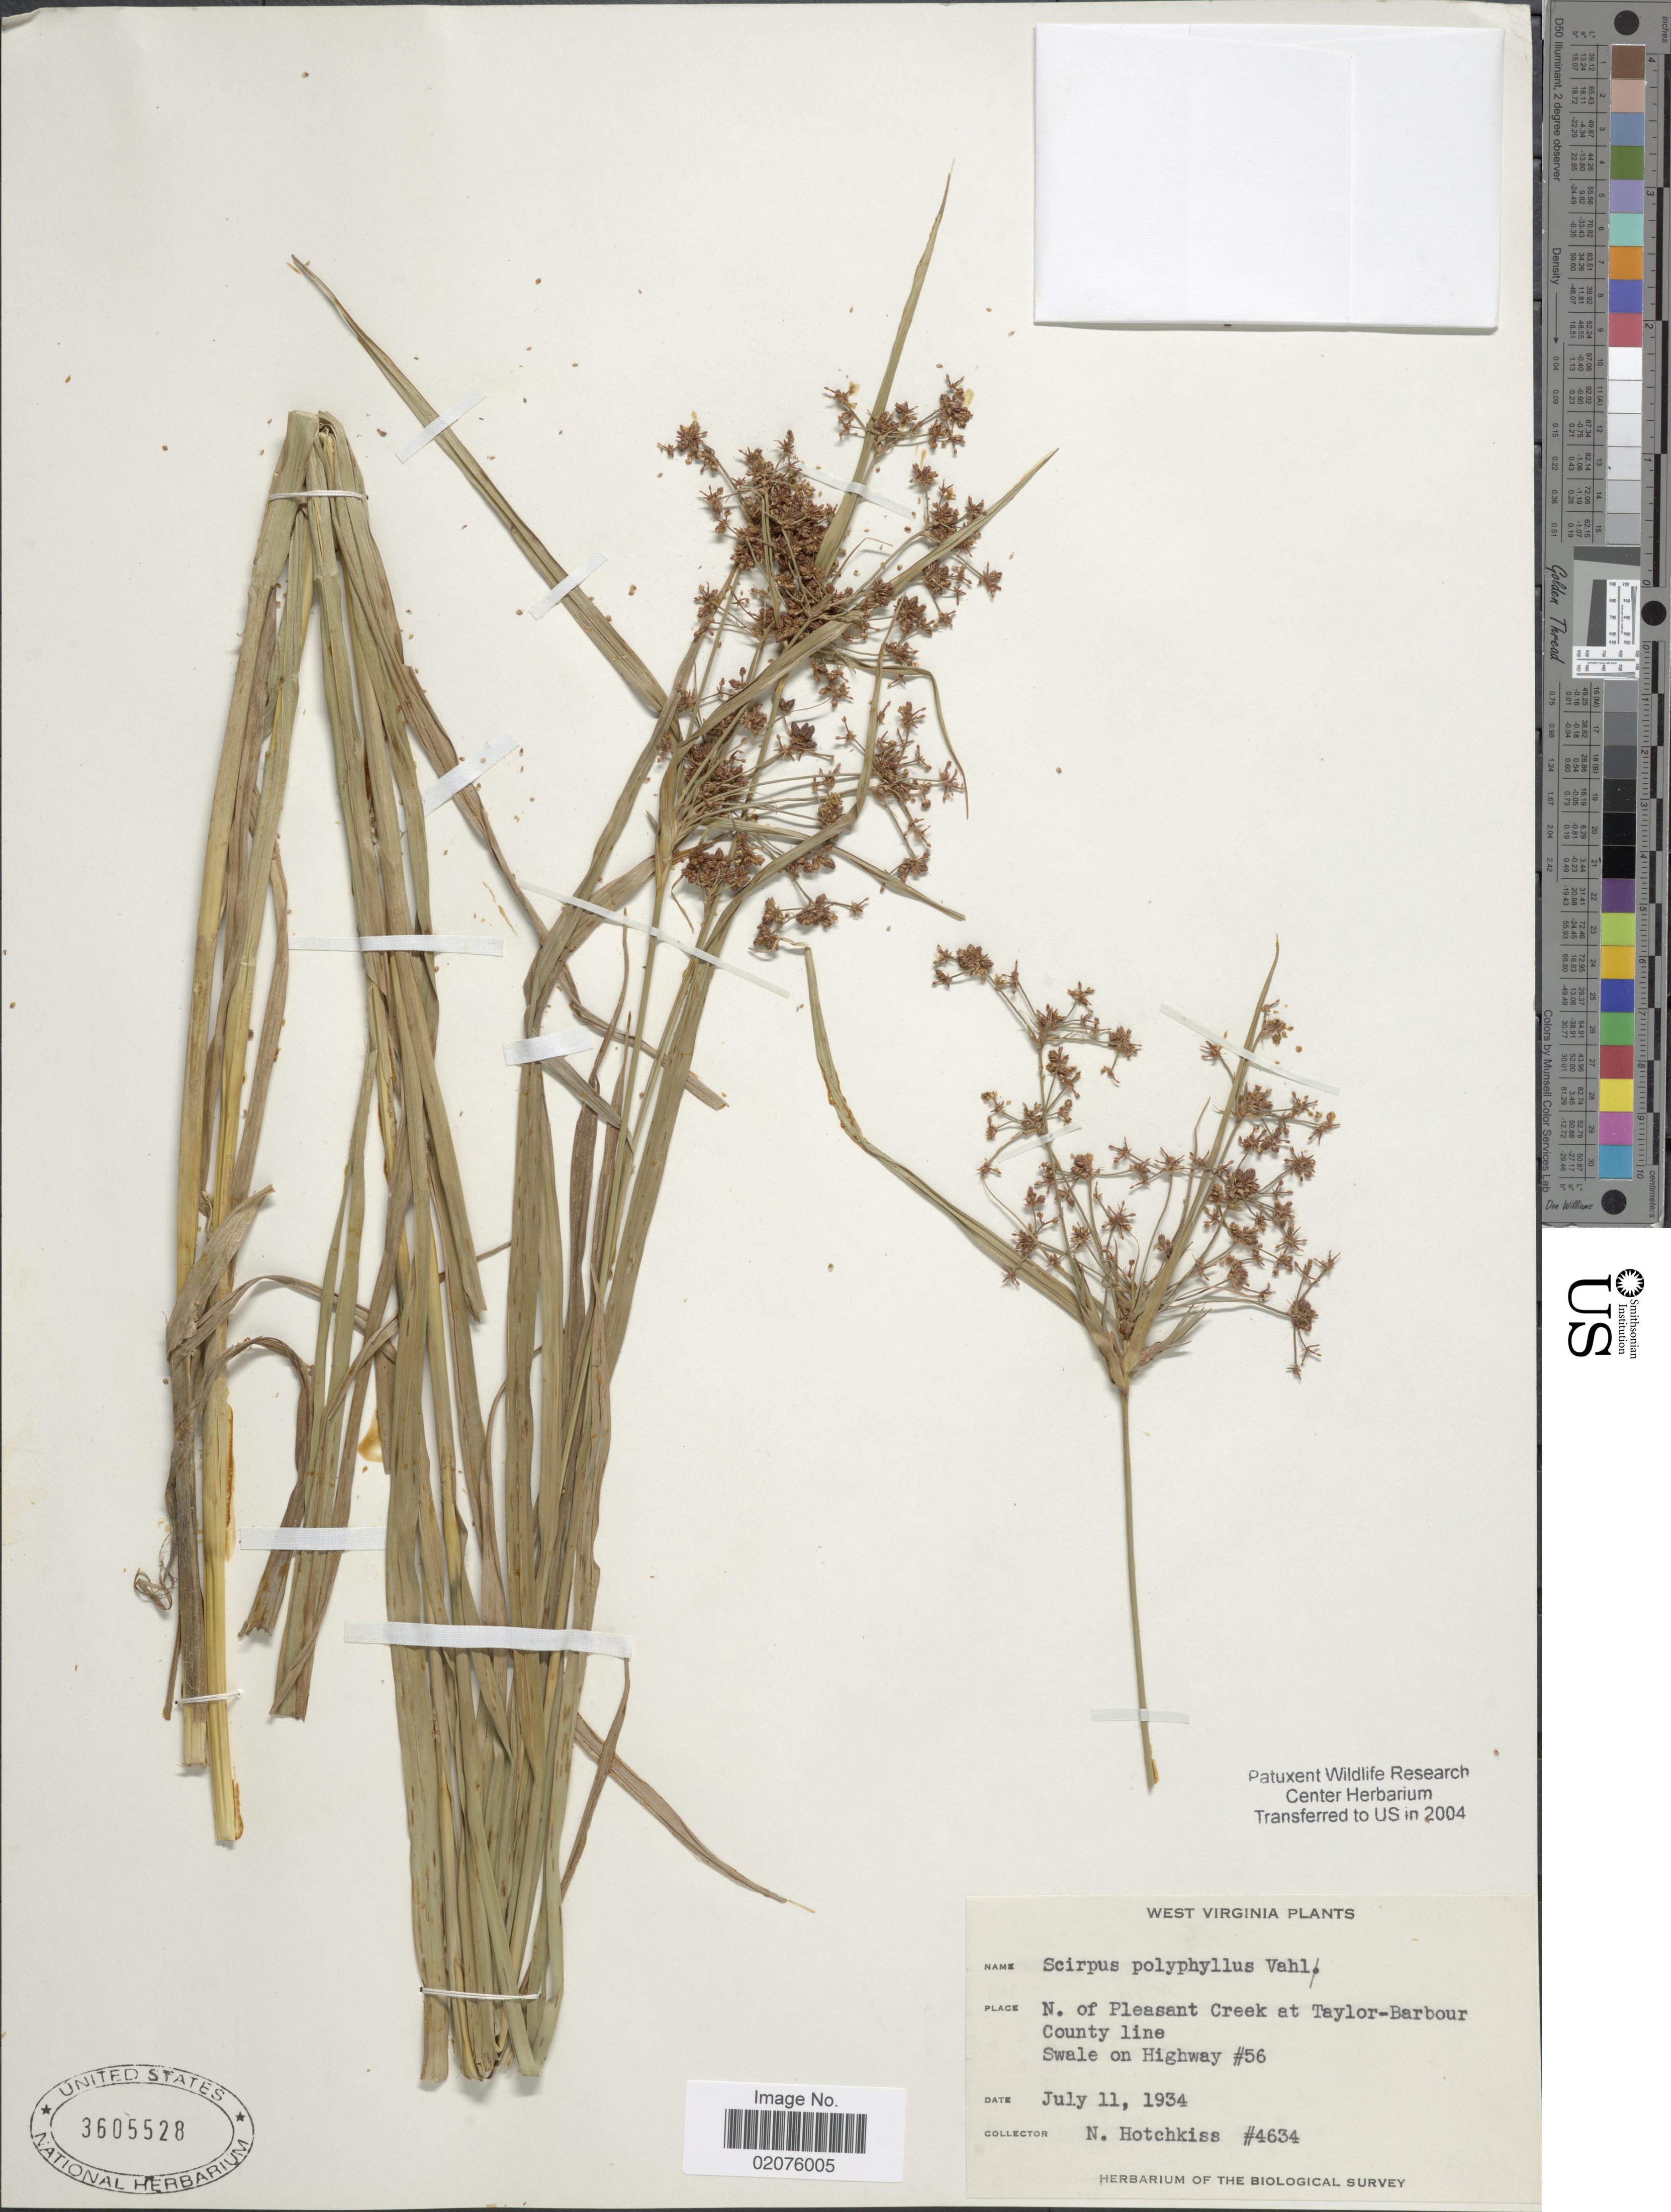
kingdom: Plantae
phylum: Tracheophyta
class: Liliopsida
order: Poales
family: Cyperaceae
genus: Scirpus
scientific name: Scirpus polyphyllus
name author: Vahl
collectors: N. Hotchkiss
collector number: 4634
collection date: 1934-07-11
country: United States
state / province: West Virginia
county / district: Barbour / Taylor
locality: N. of Pleasant Creek at Taylor-Barbour County line, Swale on Highway #56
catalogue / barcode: US 3605528